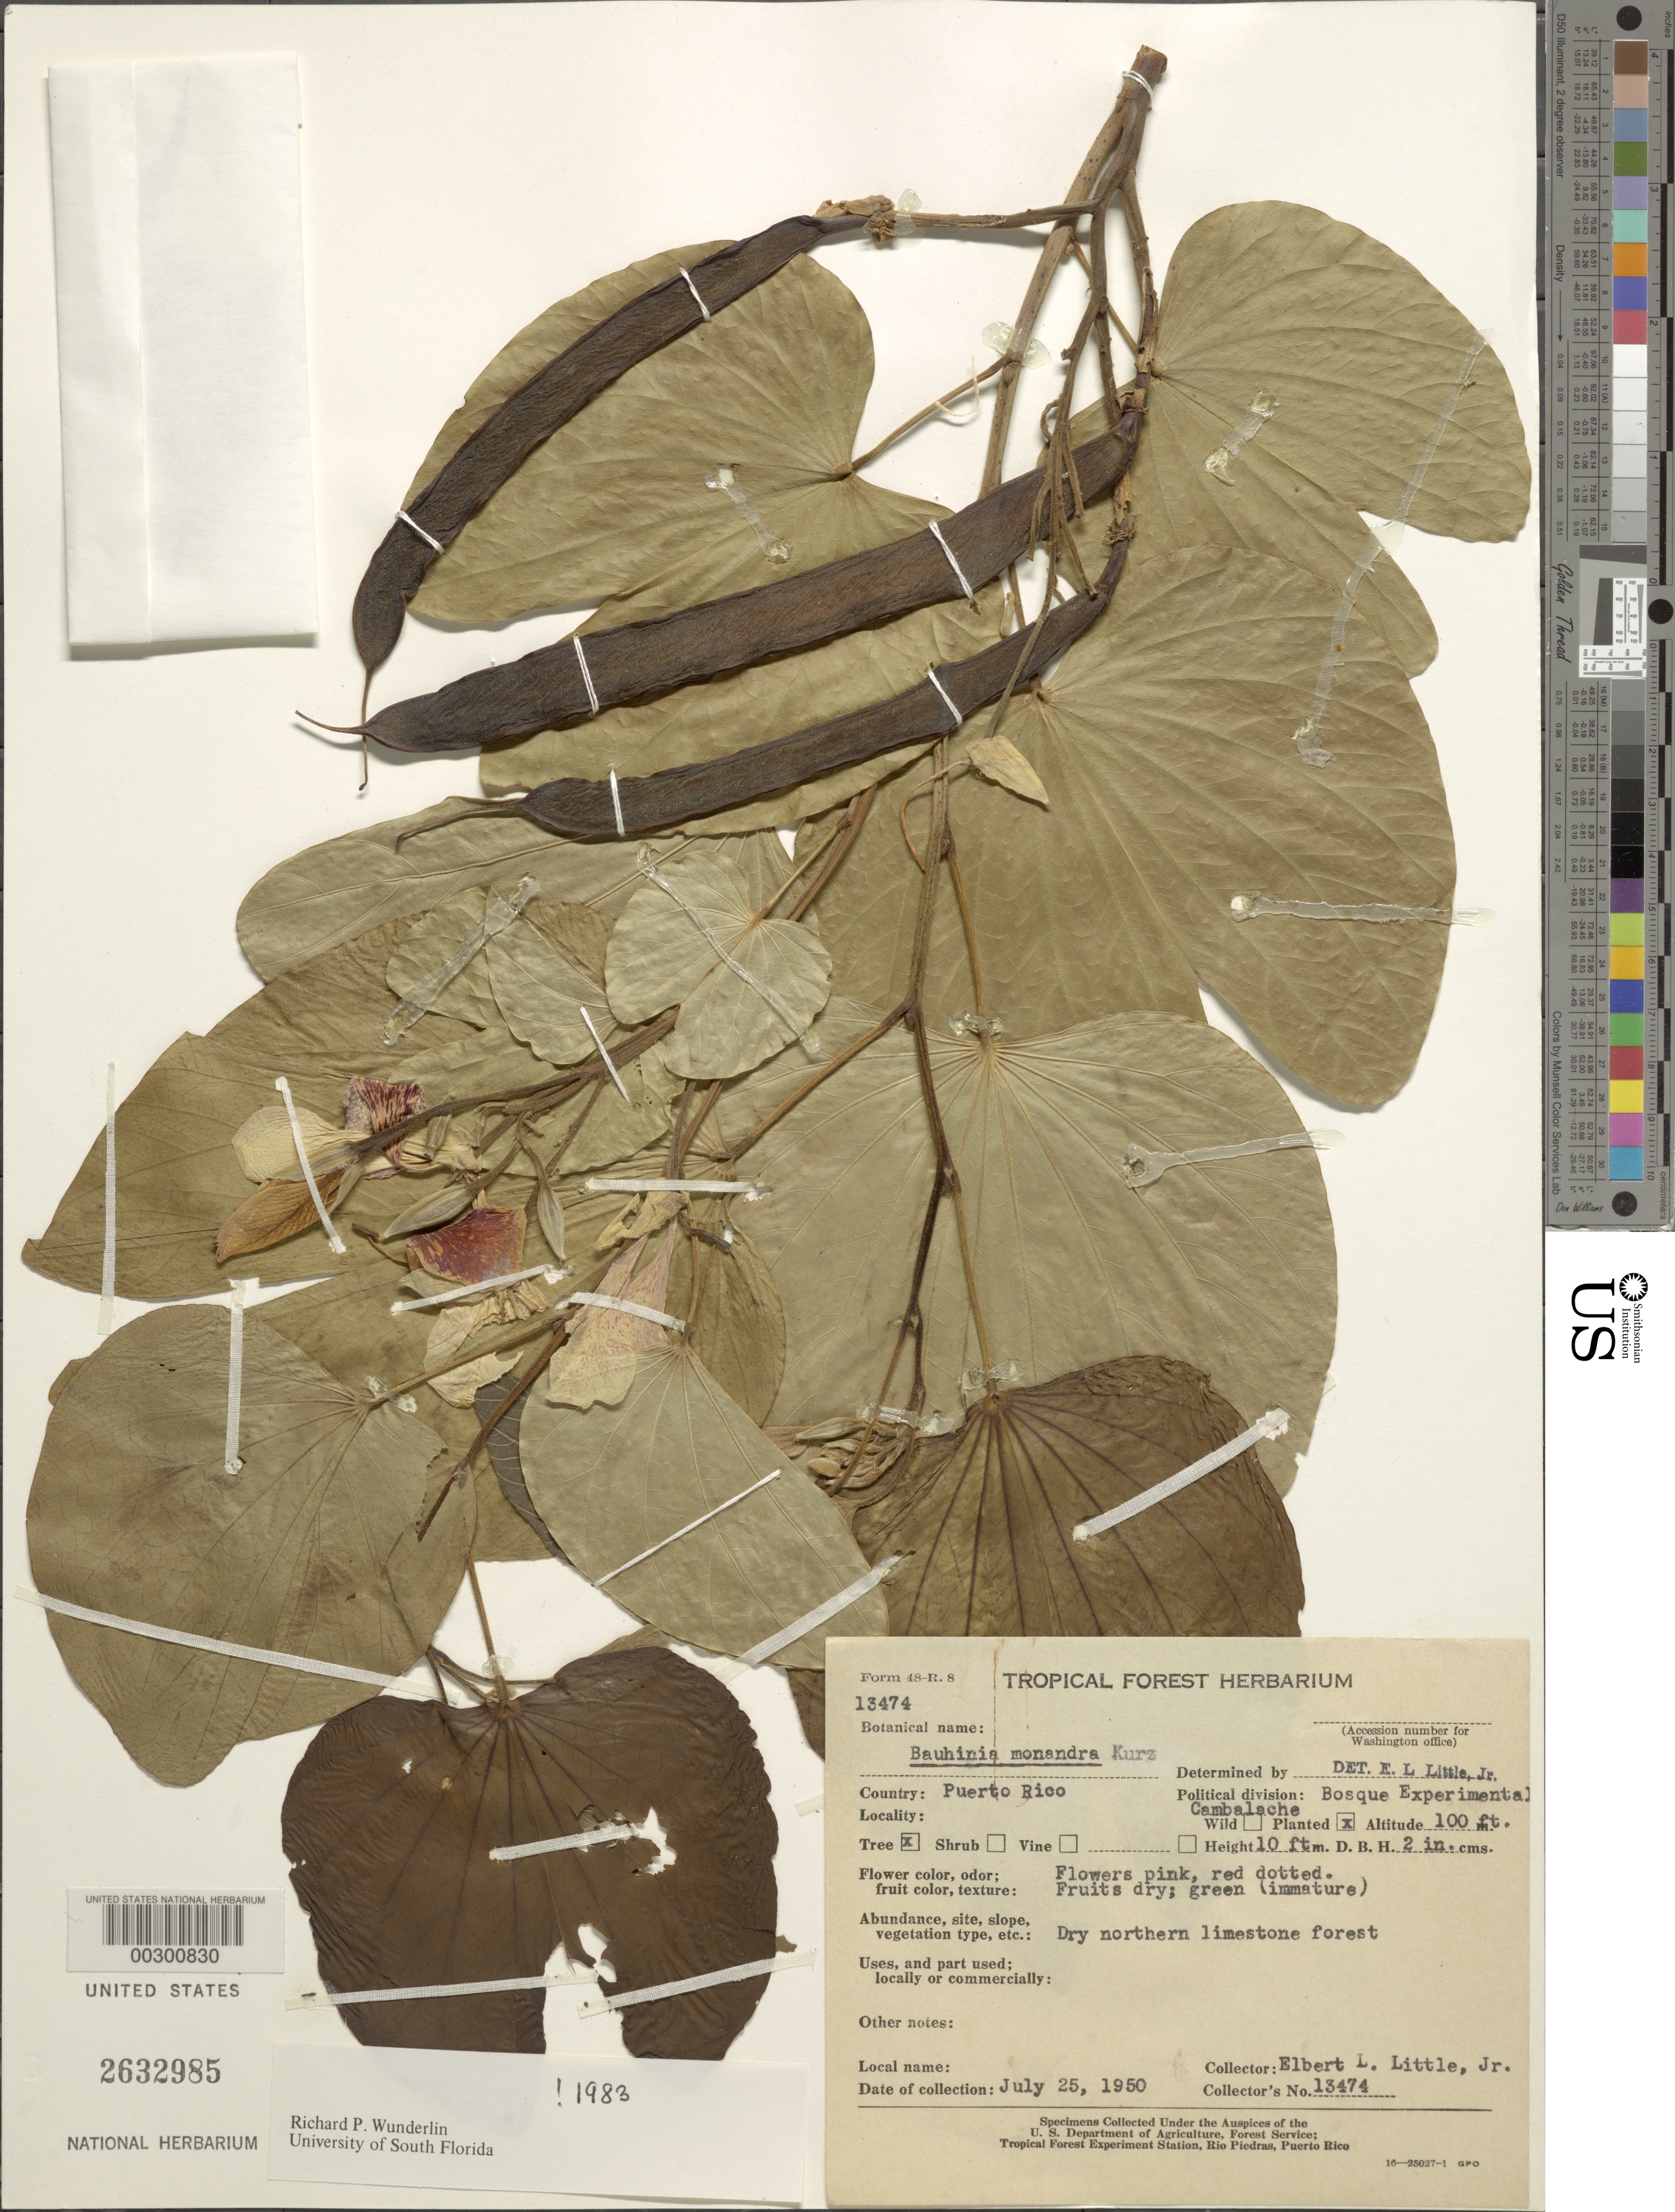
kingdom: Plantae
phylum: Tracheophyta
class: Magnoliopsida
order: Fabales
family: Fabaceae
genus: Bauhinia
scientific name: Bauhinia monandra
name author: Kurz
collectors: E. L. Little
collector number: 13474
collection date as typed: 25 Jul 1950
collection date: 1950-07-25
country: Puerto Rico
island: Greater Antilles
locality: Bosque experimental cambalache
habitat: Dry northern limestone forest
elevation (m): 30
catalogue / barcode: US 2632985